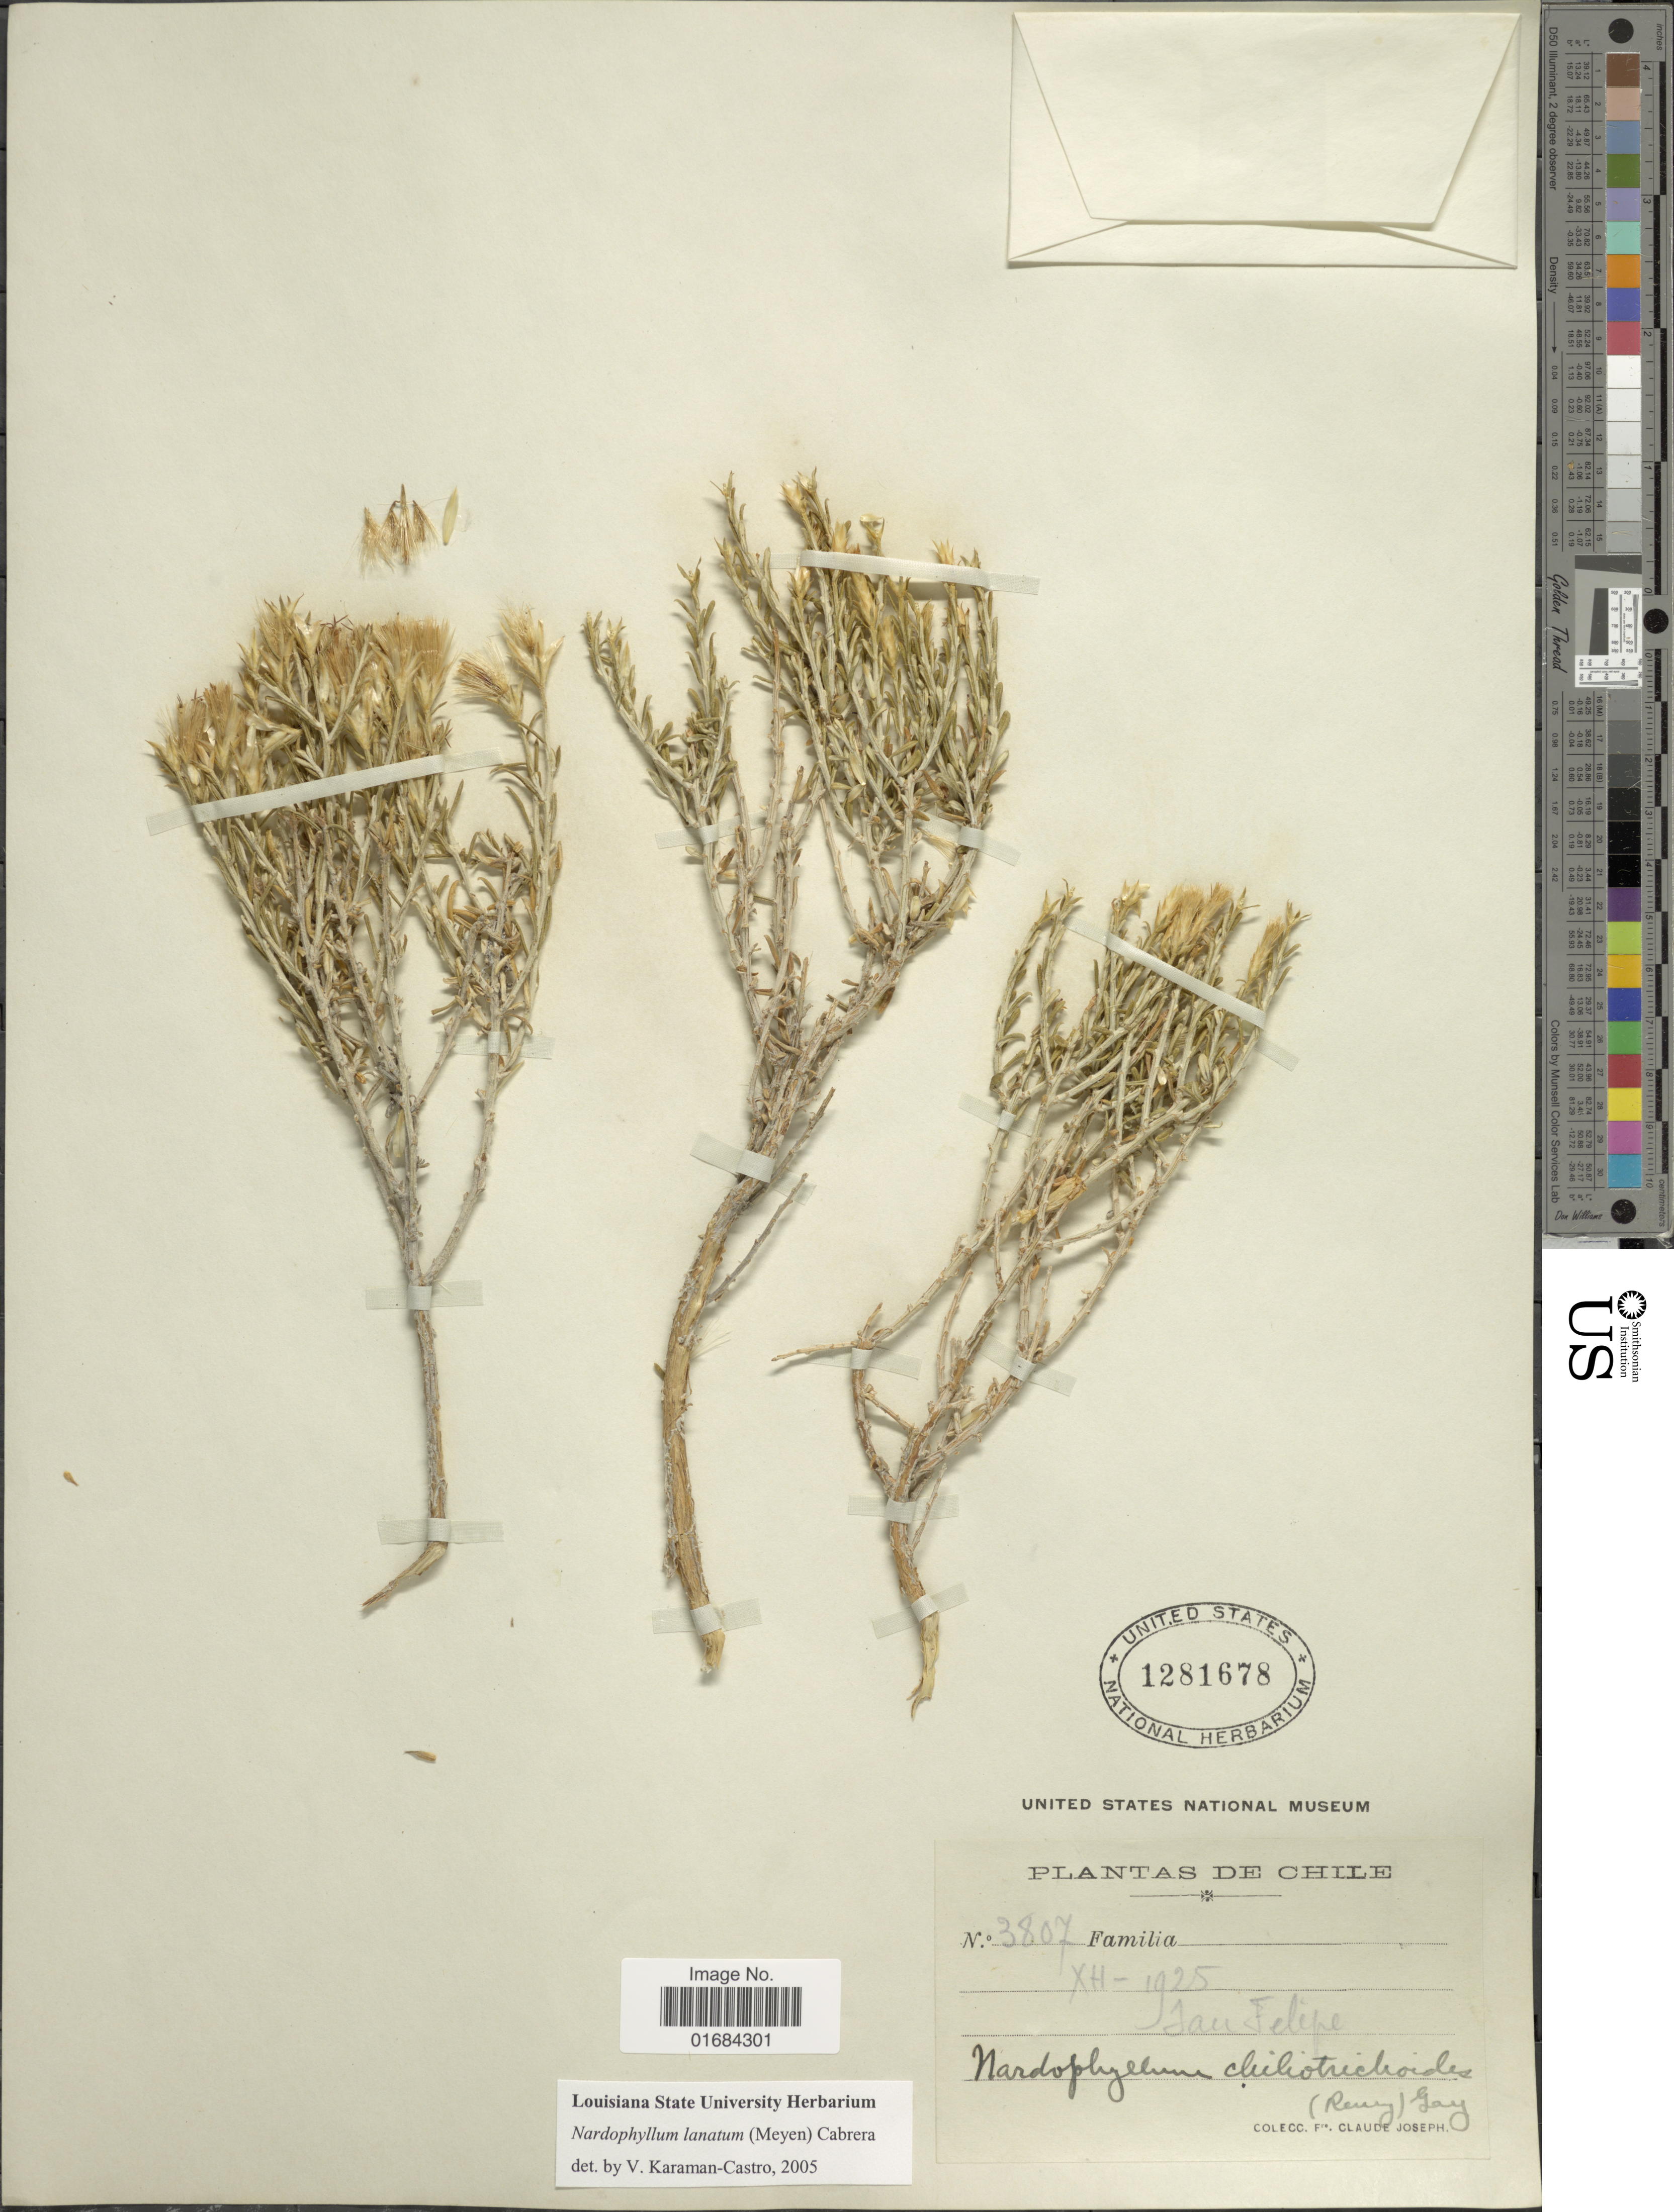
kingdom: Plantae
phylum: Tracheophyta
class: Magnoliopsida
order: Asterales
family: Asteraceae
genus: Nardophyllum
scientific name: Nardophyllum lanatum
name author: (Meyen) Cabrera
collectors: Bro. Claude-Joseph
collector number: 3807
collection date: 1925-12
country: Chile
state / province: Atacama (III)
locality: San Felipe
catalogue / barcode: US 1281678